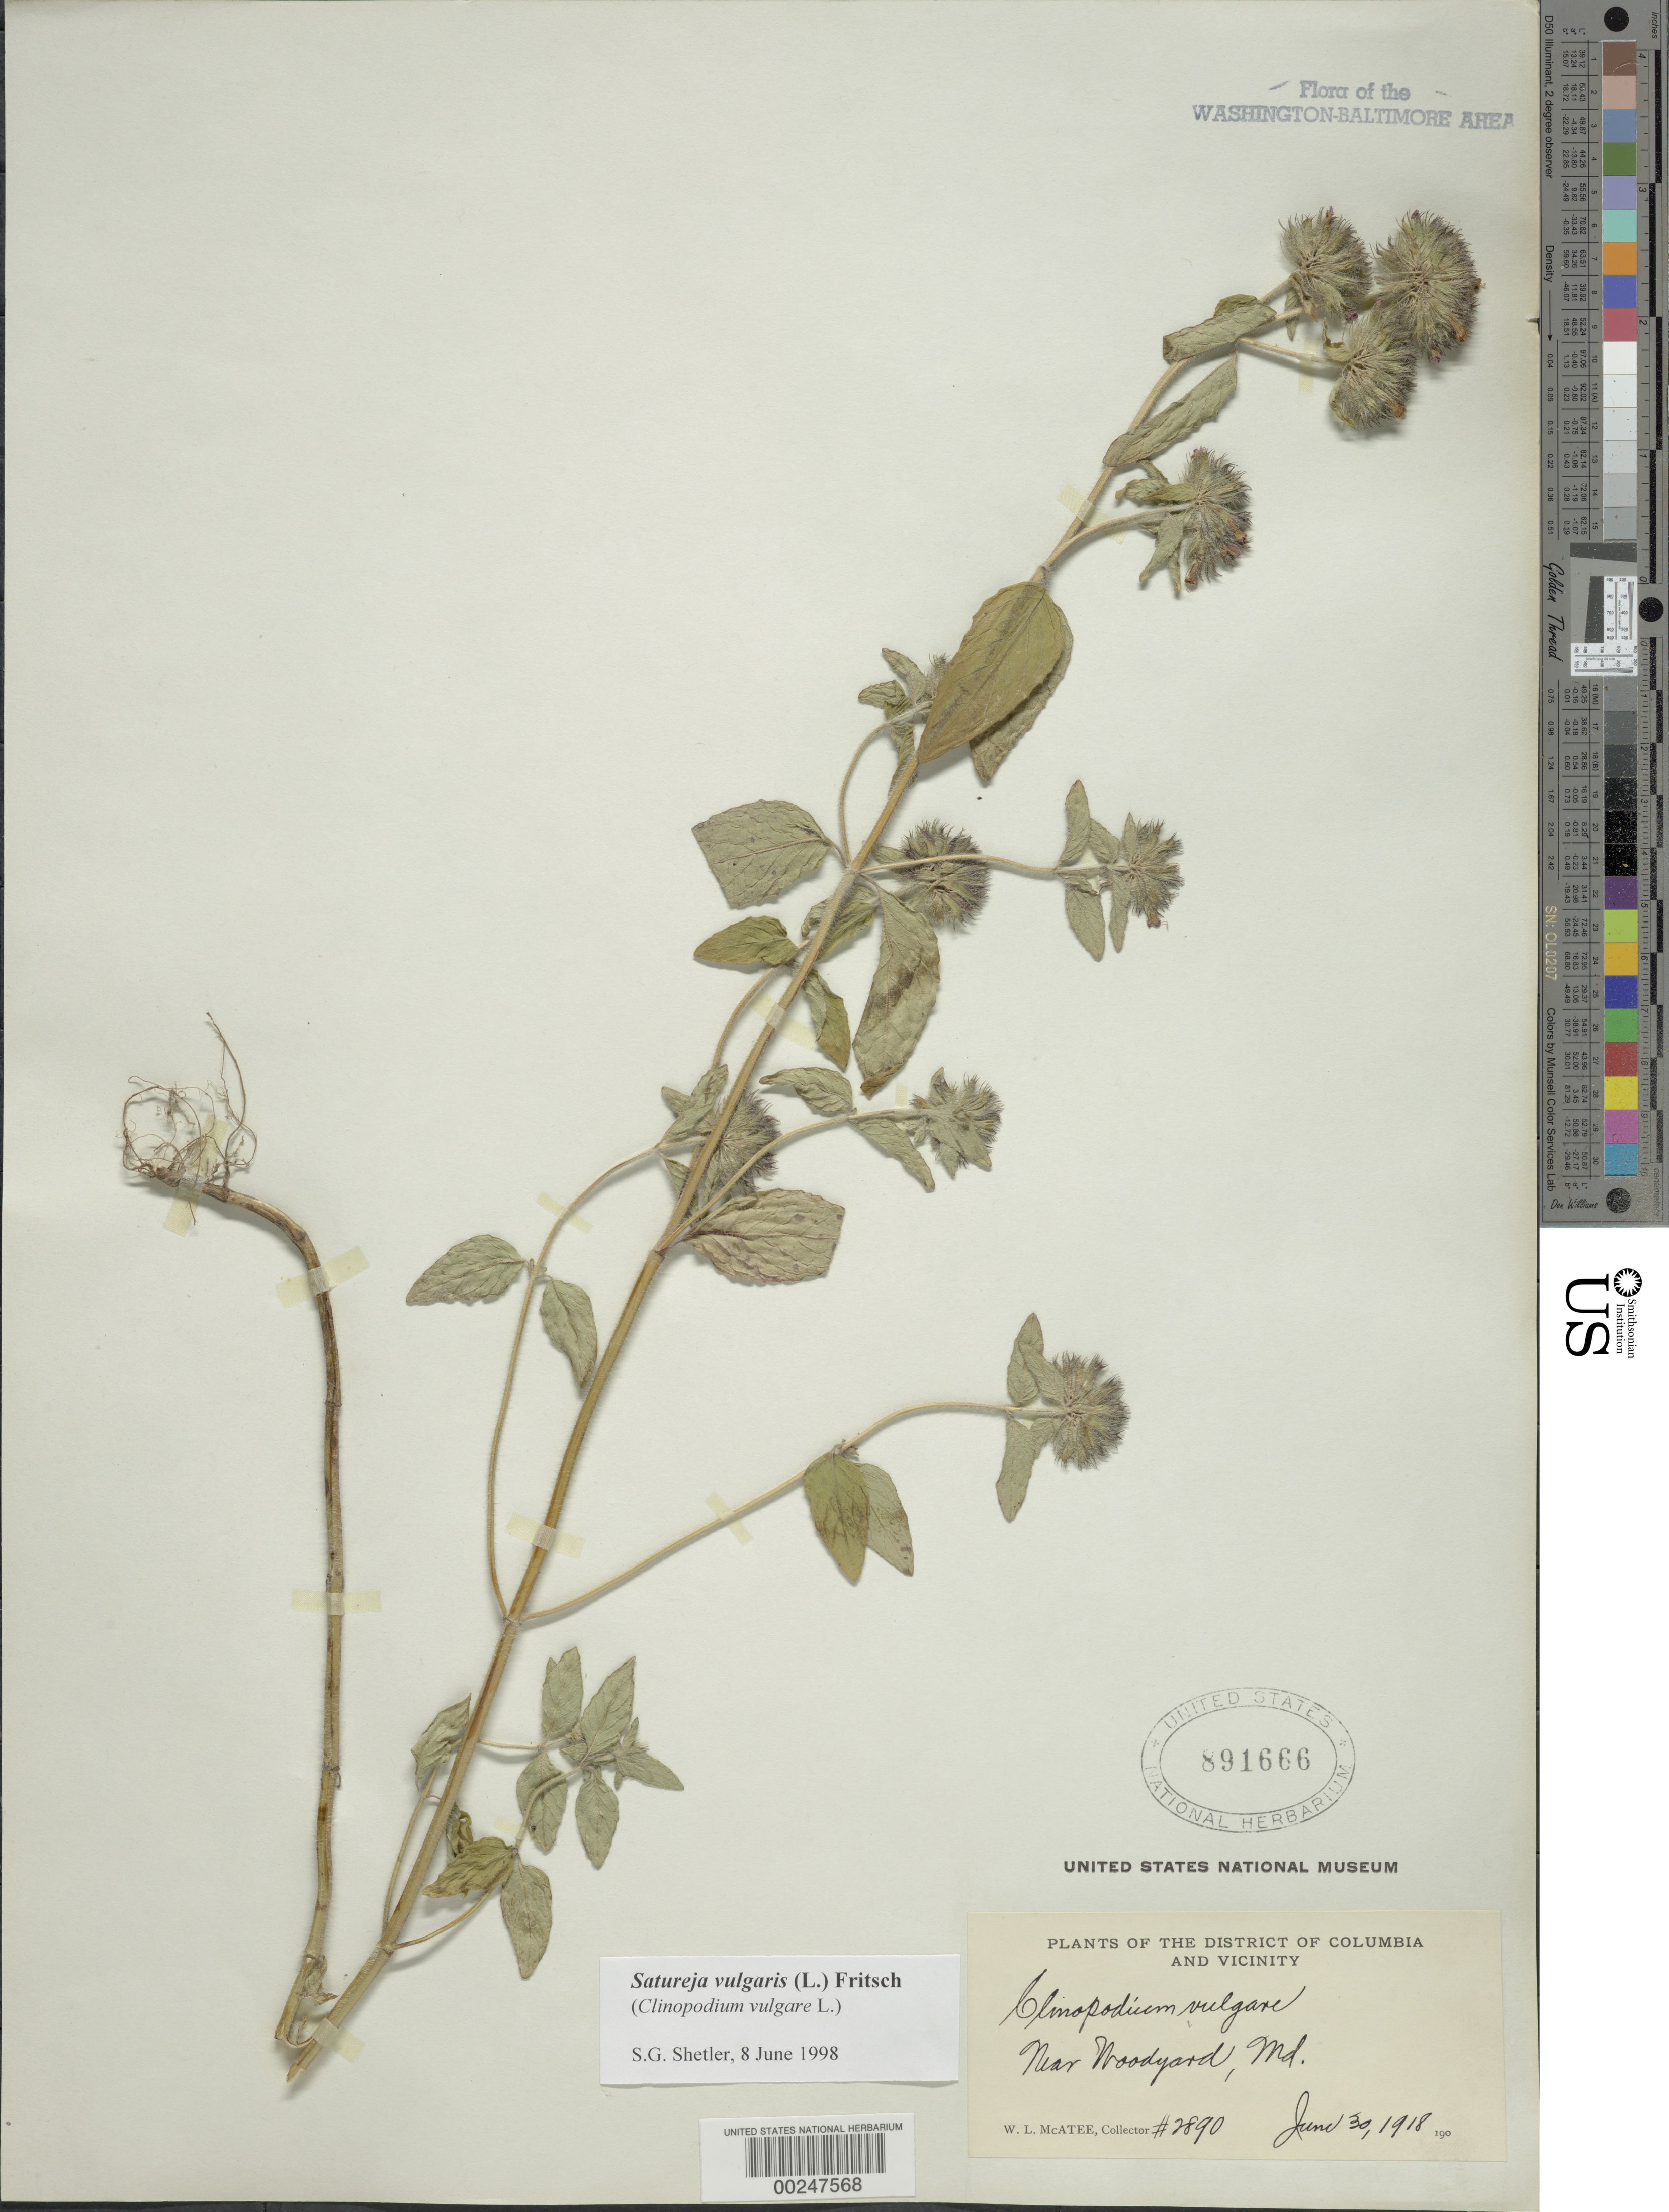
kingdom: Plantae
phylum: Tracheophyta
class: Magnoliopsida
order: Lamiales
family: Lamiaceae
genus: Clinopodium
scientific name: Clinopodium vulgare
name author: L.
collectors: W. McAtee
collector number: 2890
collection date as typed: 30 Jun 1918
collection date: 1918-06-30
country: United States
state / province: Maryland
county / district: Prince George's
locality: Near Woodyard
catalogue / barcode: US 891666